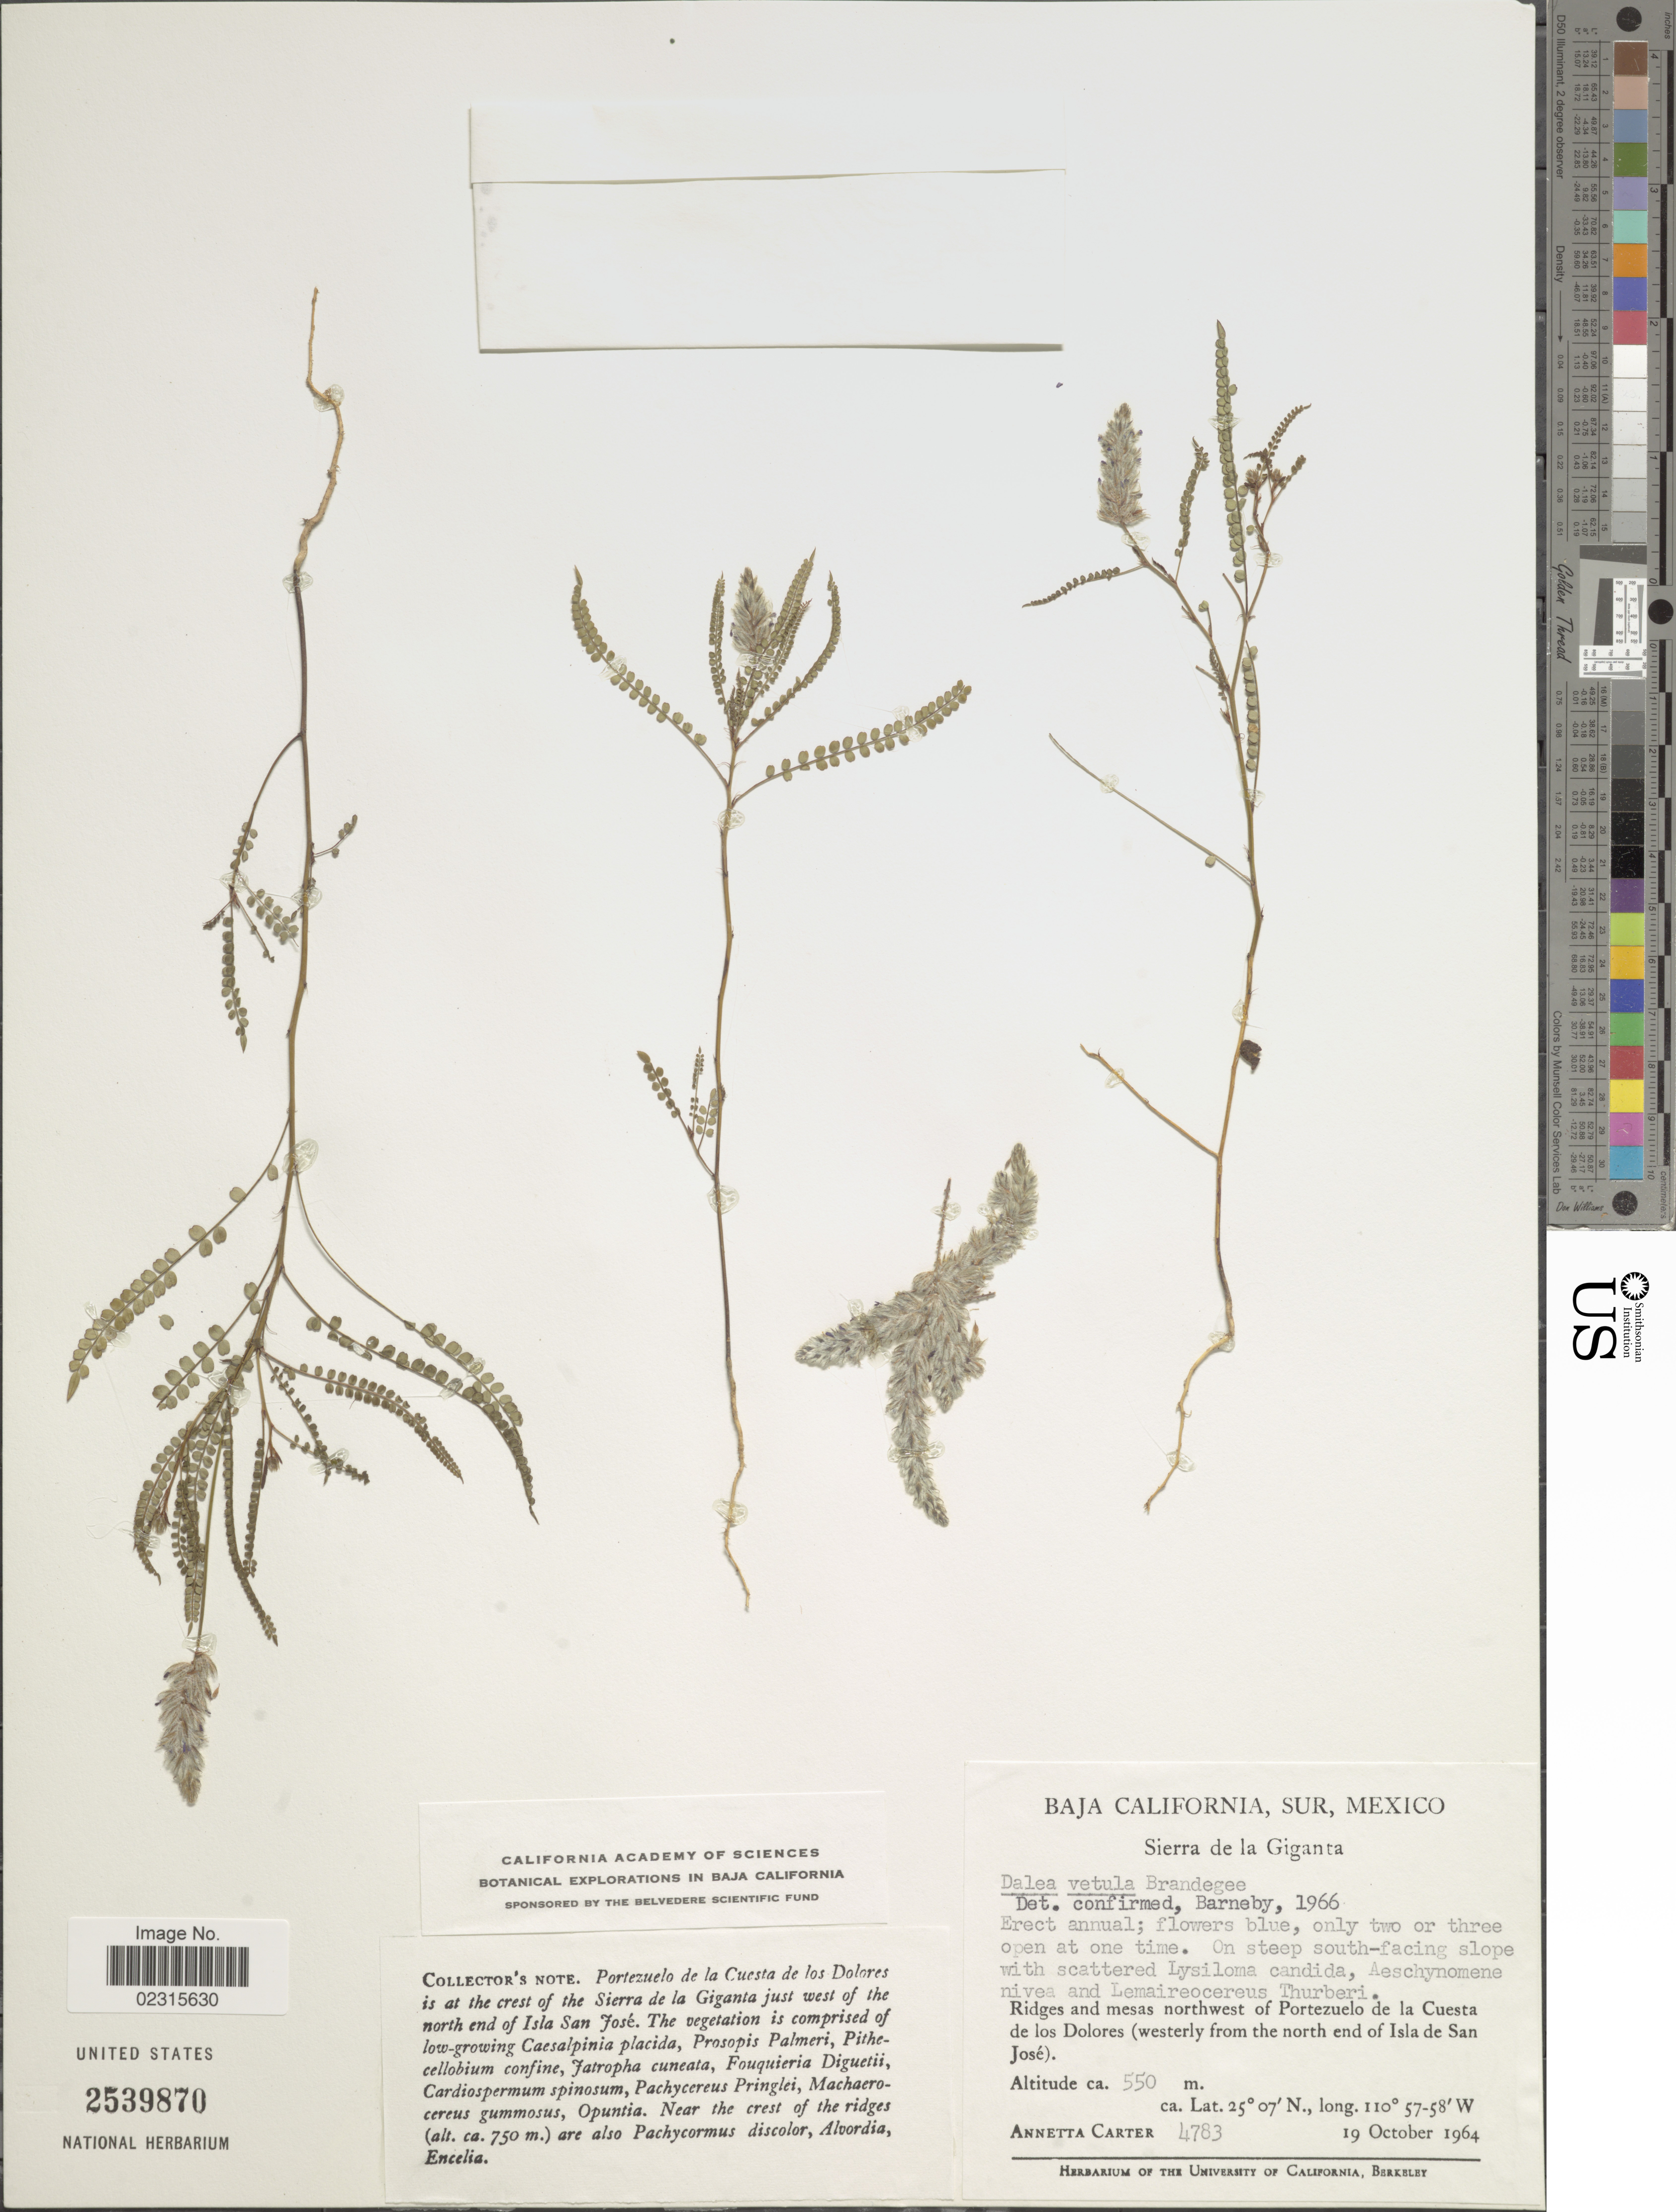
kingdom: Plantae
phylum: Tracheophyta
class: Magnoliopsida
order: Fabales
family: Fabaceae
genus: Marina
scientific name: Marina vetula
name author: (Brandegee) Barneby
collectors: A. Carter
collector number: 4783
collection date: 1964-10-19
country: Mexico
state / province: Baja California Sur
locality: Baja California Sur, Mexico, Ridges and mesas of Portezuelo del la Cuesta de los Dolores (westerly from the north end of Isla de San Jose)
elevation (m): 550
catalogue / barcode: US 2539870